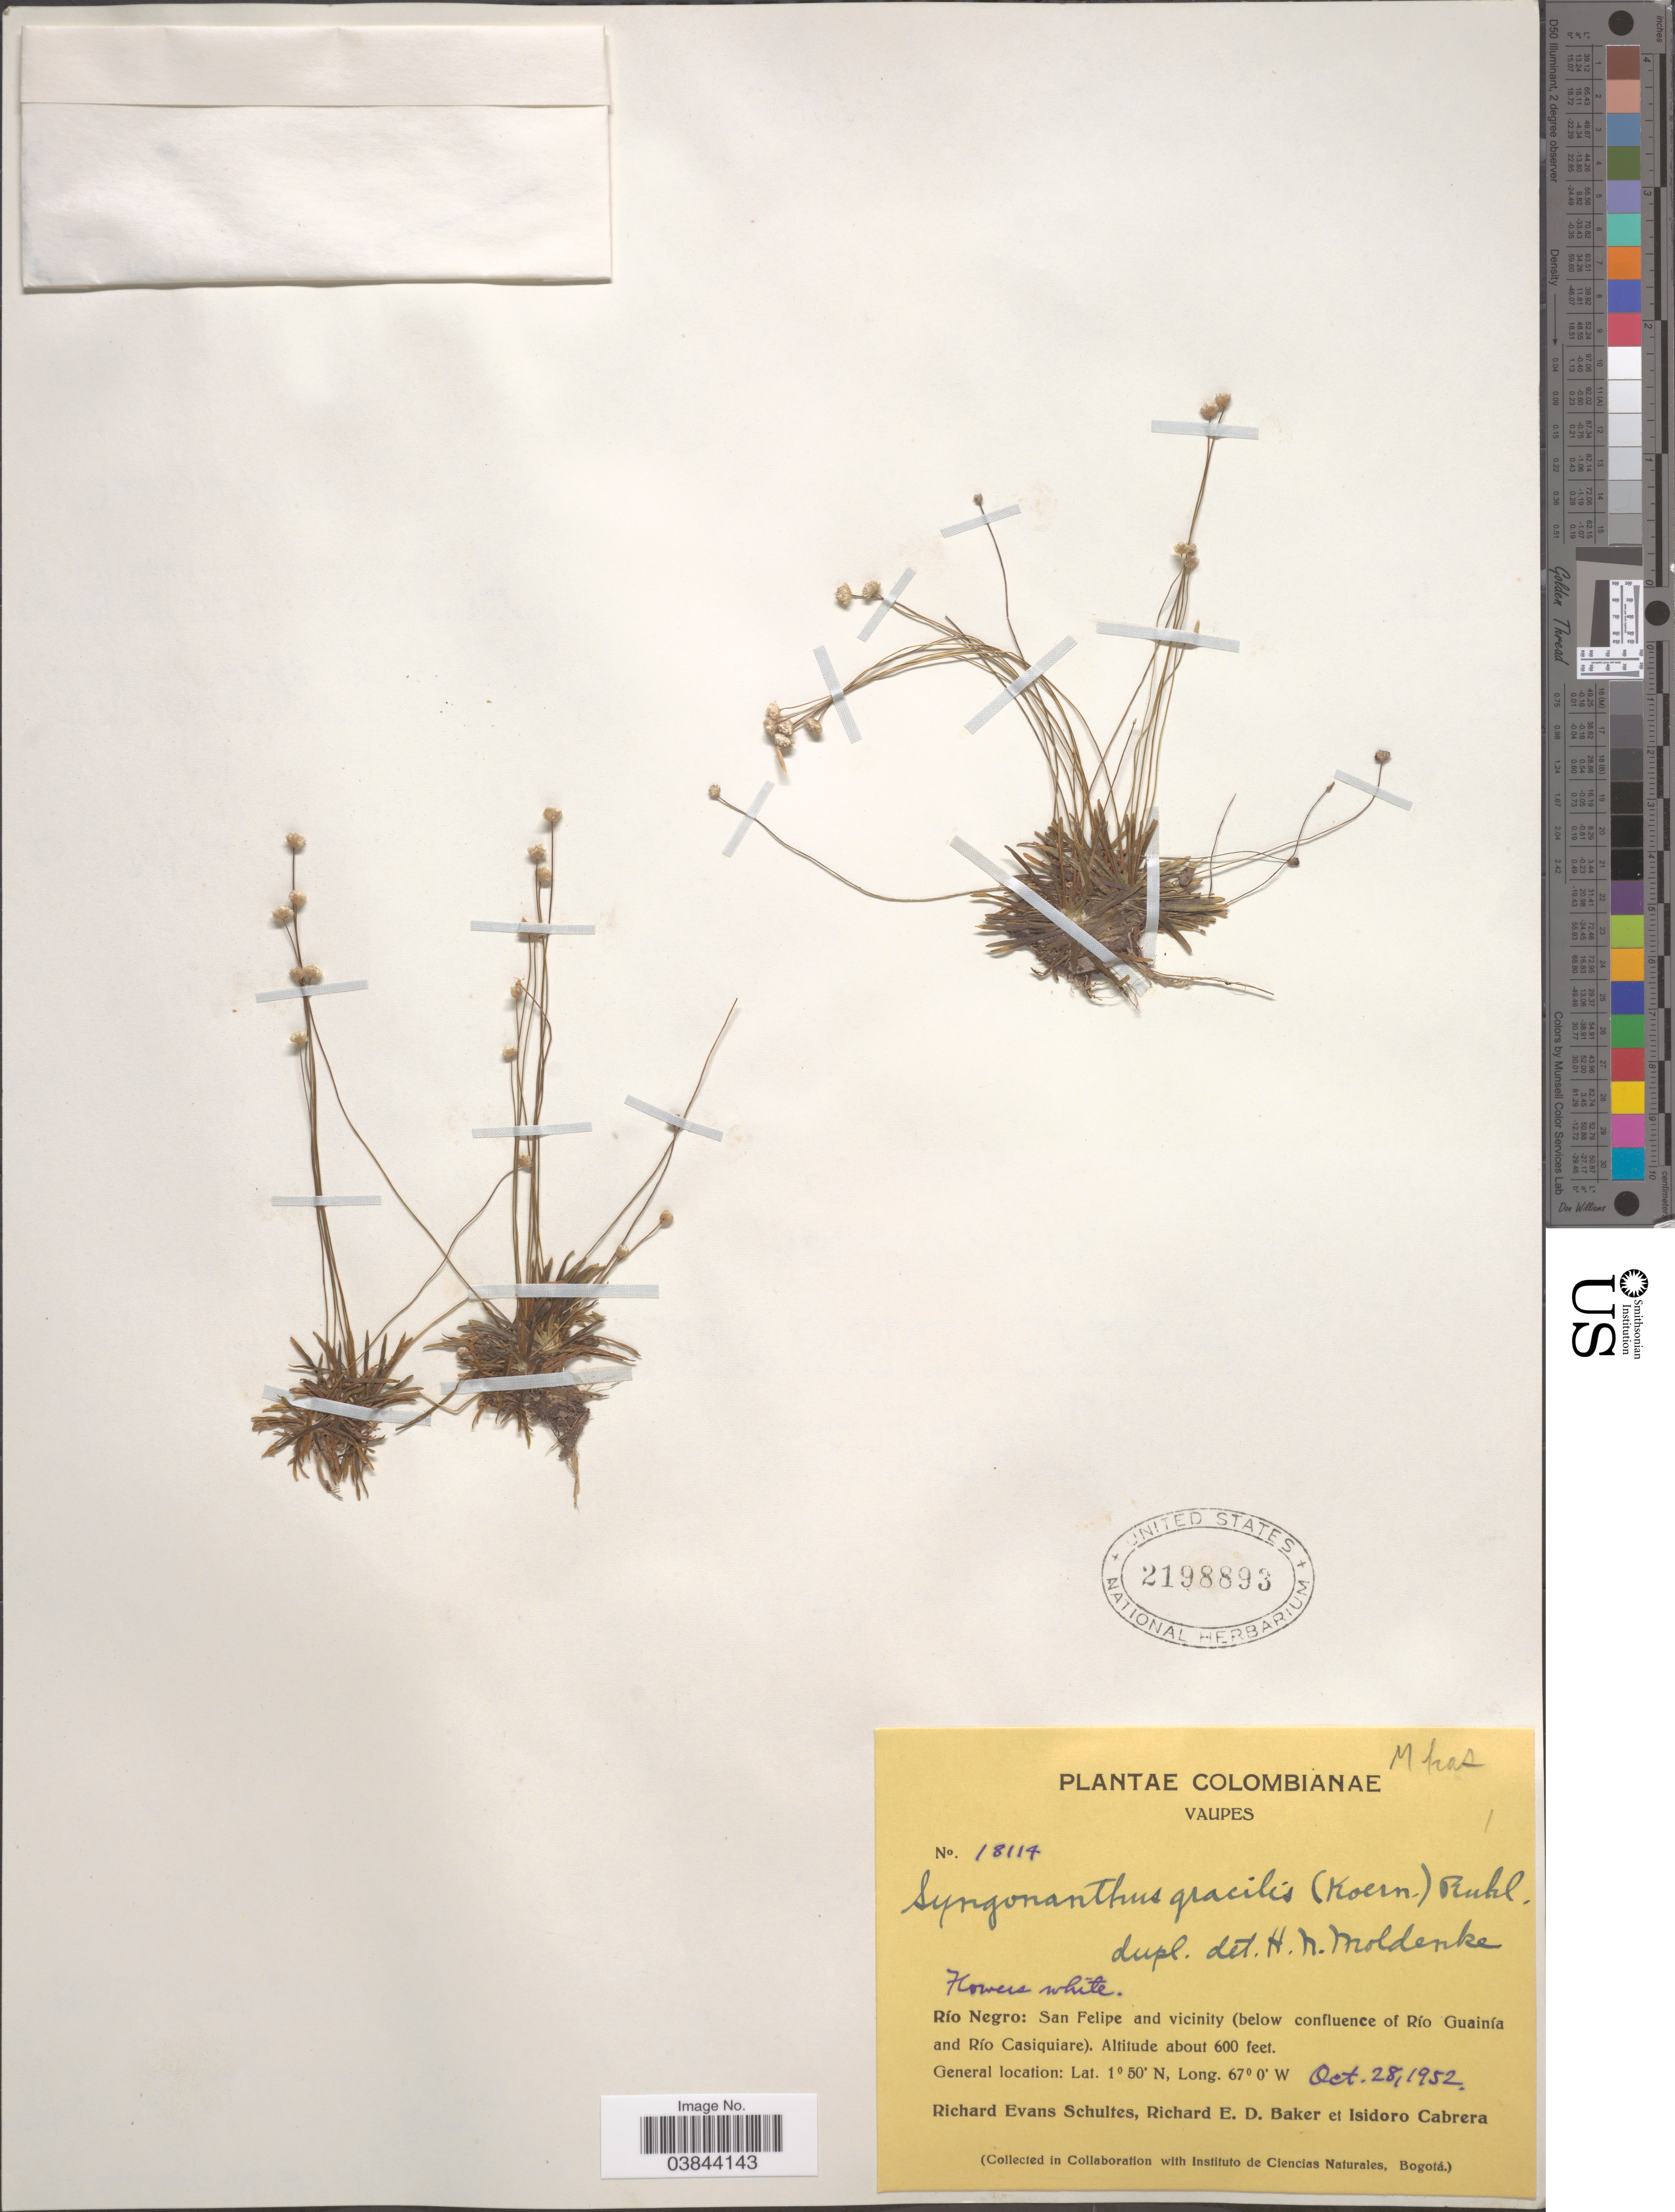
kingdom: Plantae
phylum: Tracheophyta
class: Liliopsida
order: Poales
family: Eriocaulaceae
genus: Syngonanthus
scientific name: Syngonanthus gracilis var. gracilis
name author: (Bong.) Ruhland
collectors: R. E. Schultes, R. A. Baker & I. Cabrera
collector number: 18114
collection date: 1952-10-28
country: Colombia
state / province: Vaupés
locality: Río Negro: San Felipe and vicinity (below confluence of Río Guainía and Río Casiquiare).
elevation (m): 183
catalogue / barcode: US 2198893